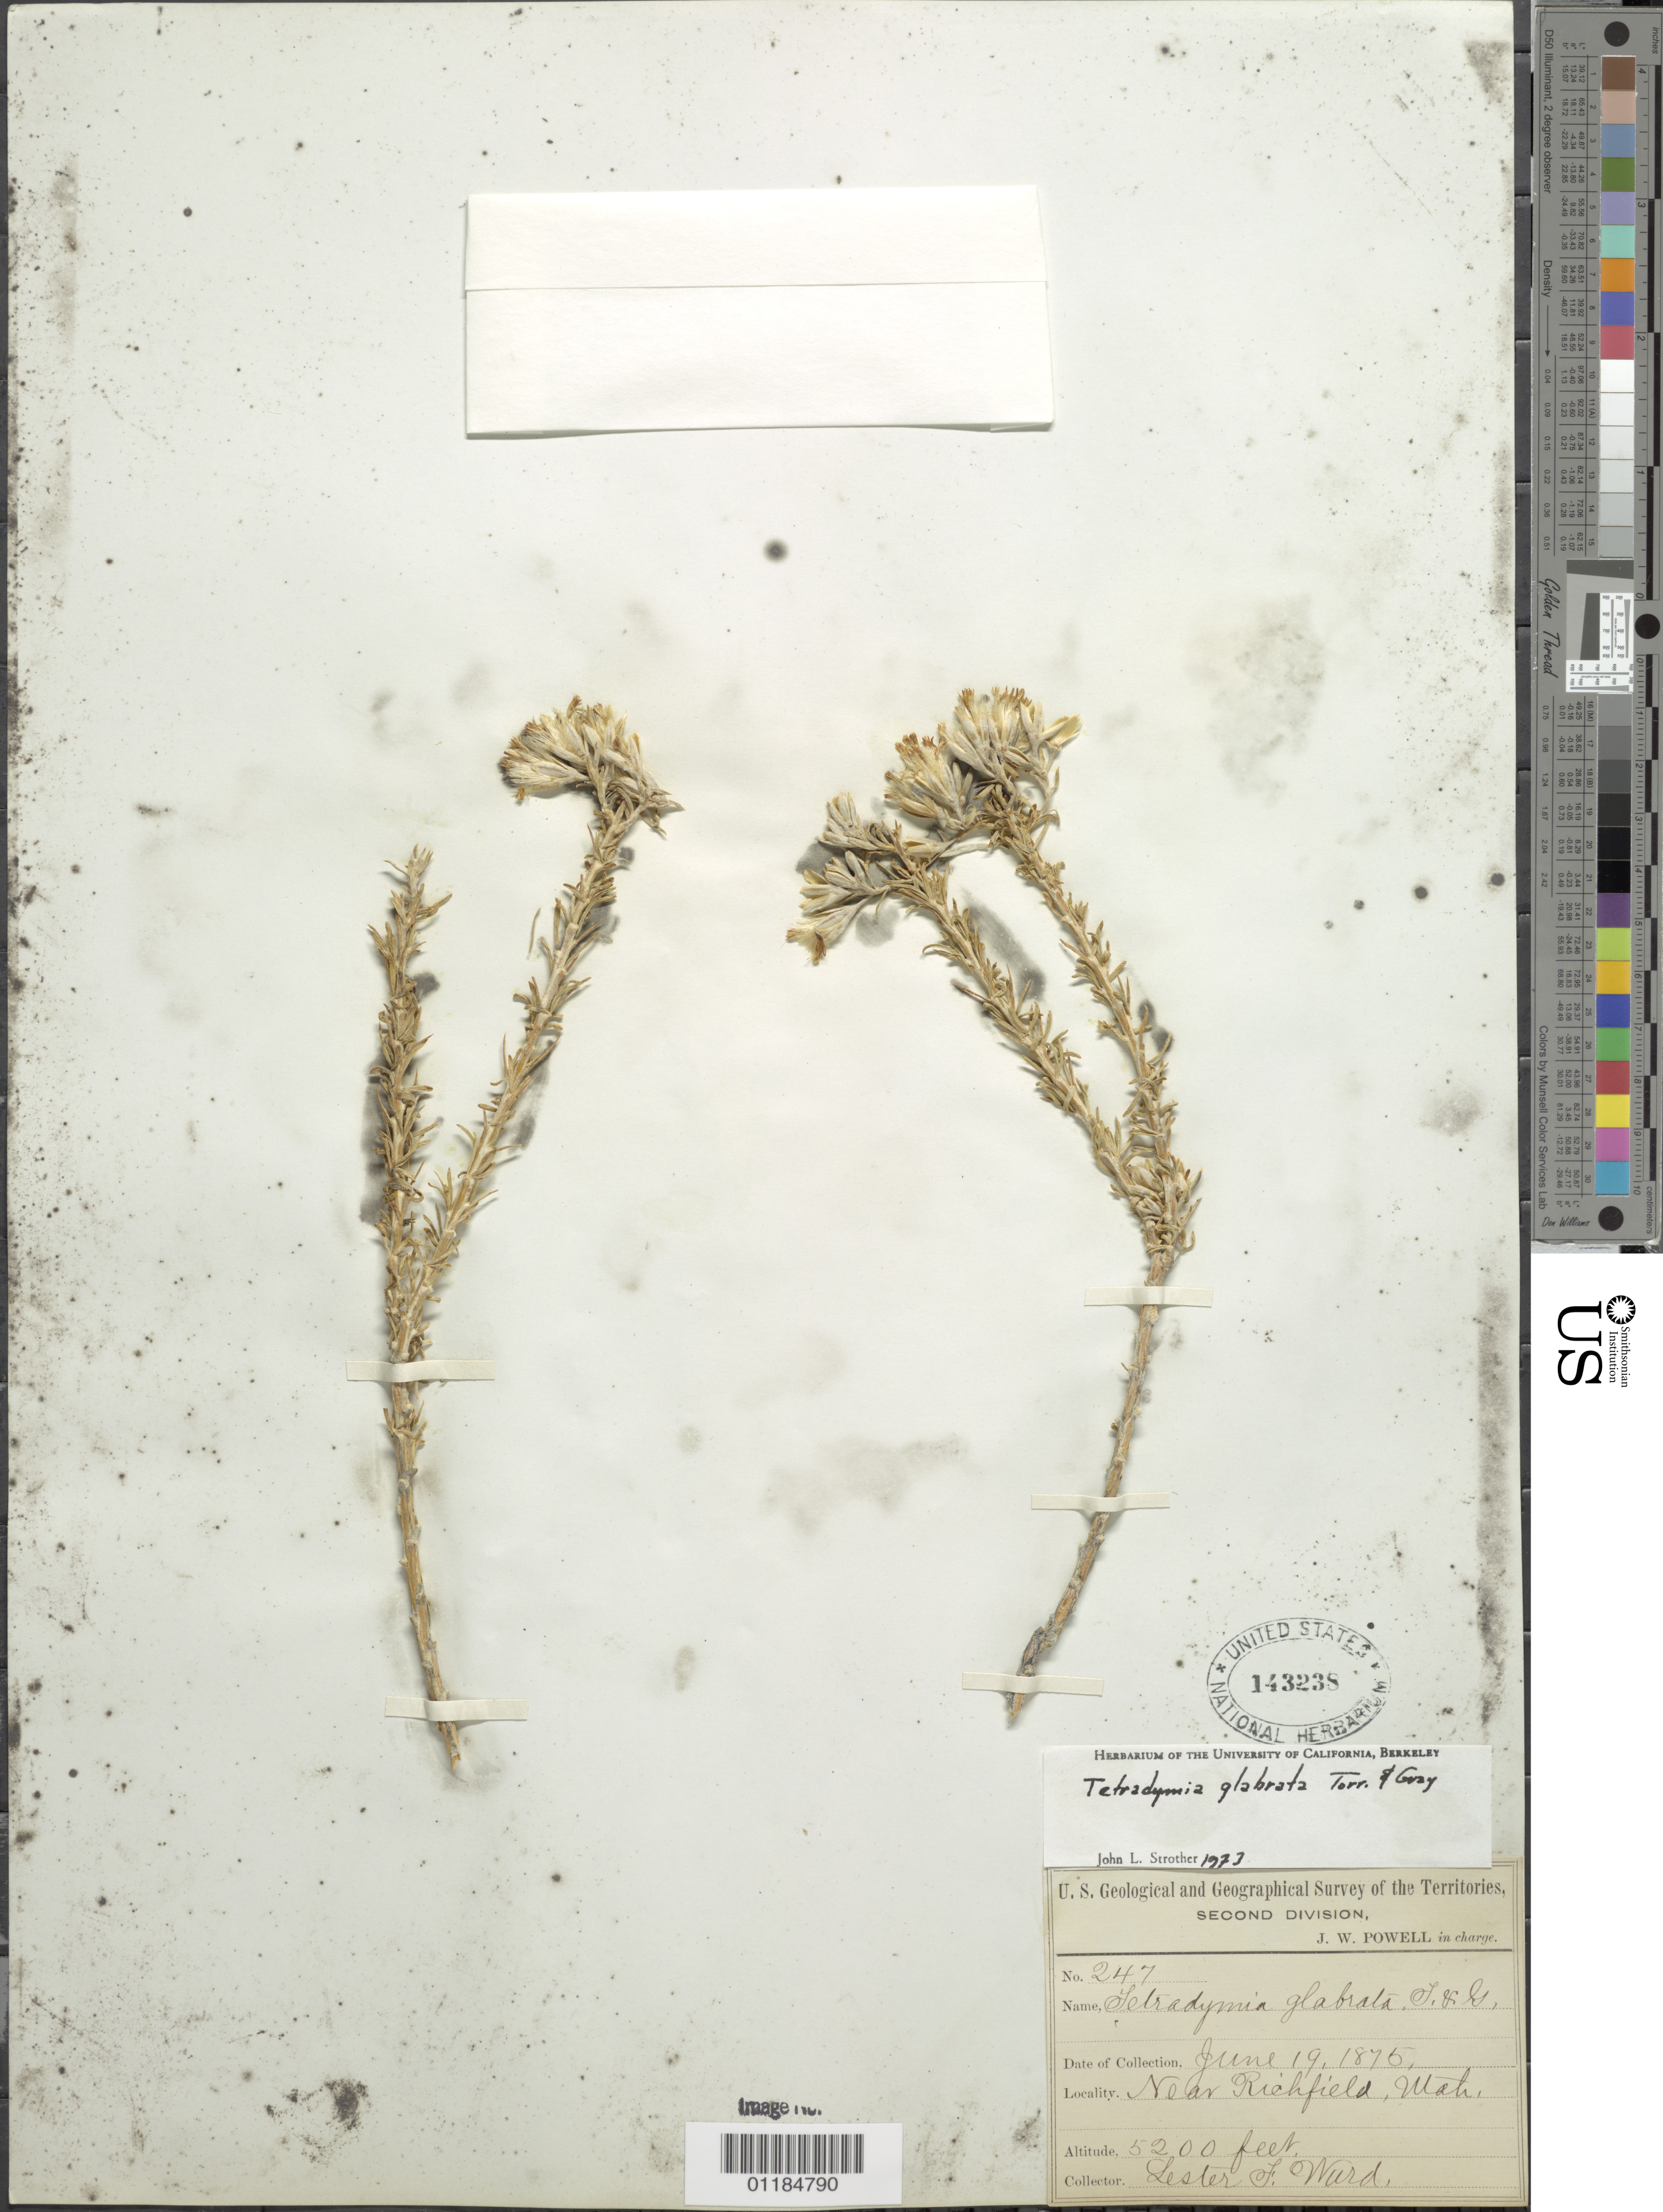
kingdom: Plantae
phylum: Tracheophyta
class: Magnoliopsida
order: Asterales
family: Asteraceae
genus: Tetradymia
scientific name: Tetradymia glabrata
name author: Torr. & A. Gray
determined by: Strother, J. L., (UC), University of California Berkeley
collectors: L. F. Ward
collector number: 247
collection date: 1875-06-19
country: United States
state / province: Utah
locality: near Richfield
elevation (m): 1585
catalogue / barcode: US 143238